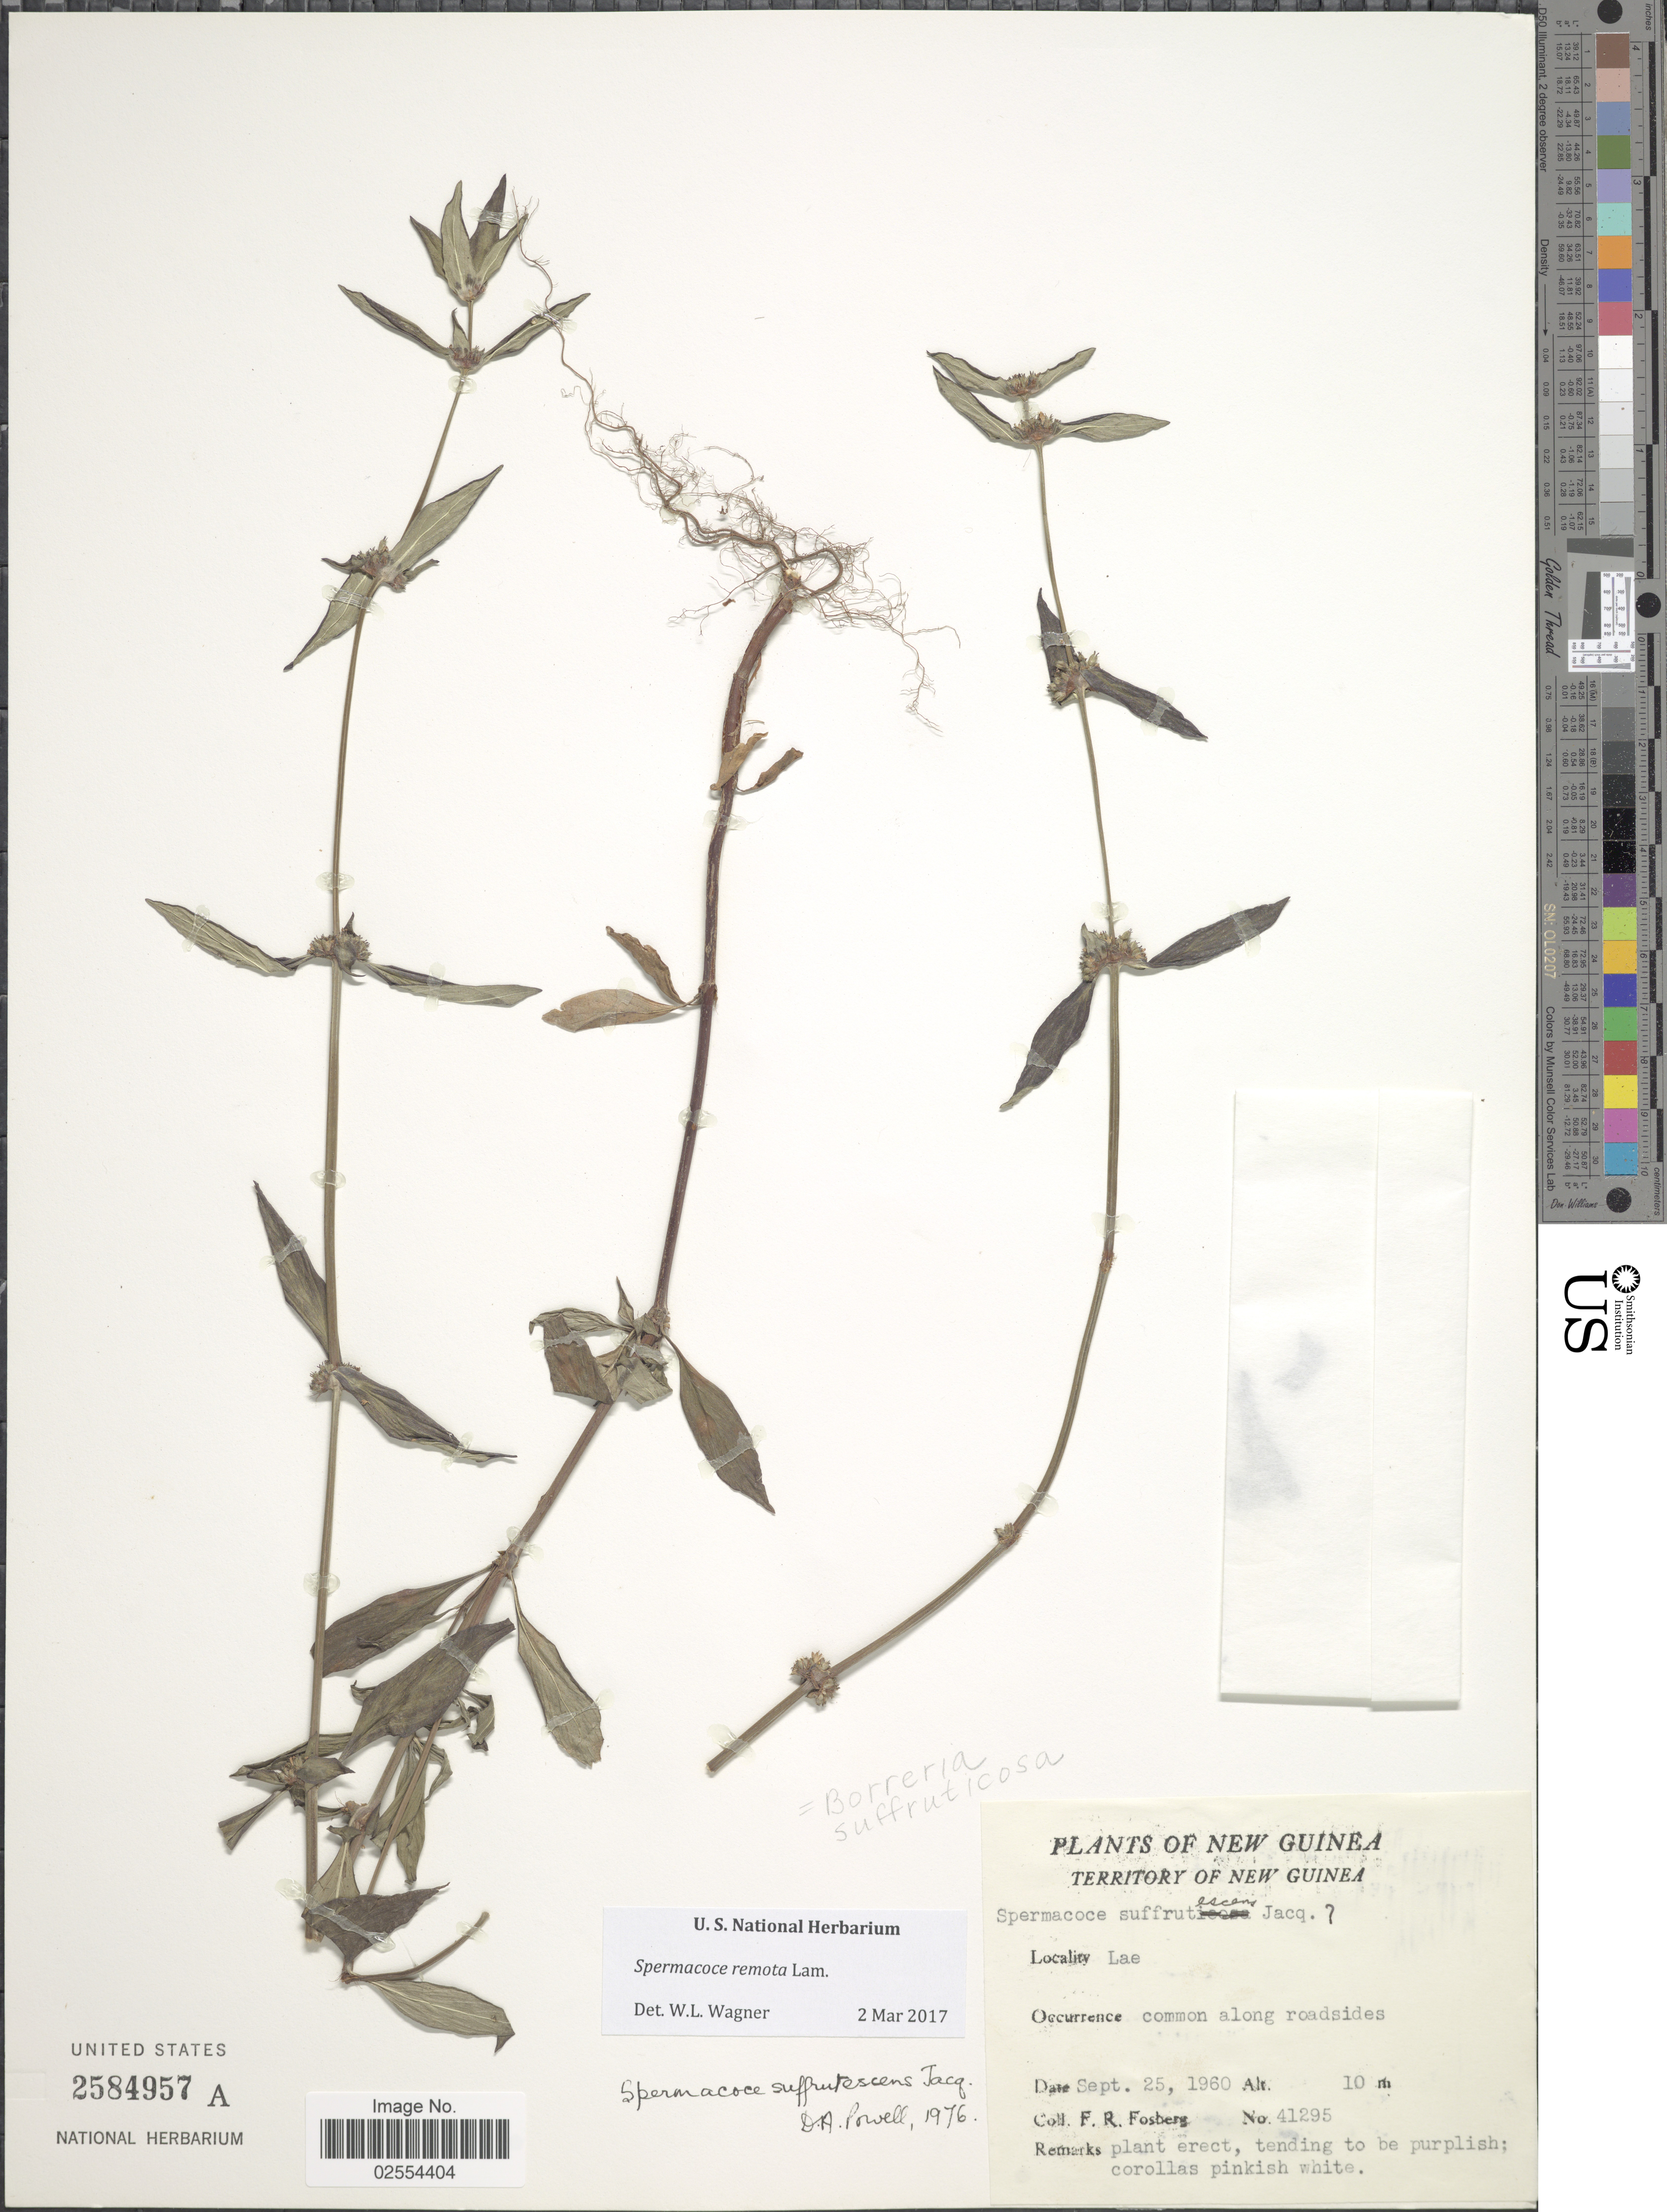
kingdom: Plantae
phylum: Tracheophyta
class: Magnoliopsida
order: Gentianales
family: Rubiaceae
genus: Spermacoce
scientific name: Spermacoce remota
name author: Lam.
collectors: F. R. Fosberg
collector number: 41295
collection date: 1960-09-25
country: Papua New Guinea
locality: New Guinea, Territory of New Guinea, lae, common along roadsides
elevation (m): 10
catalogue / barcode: US 2584957A